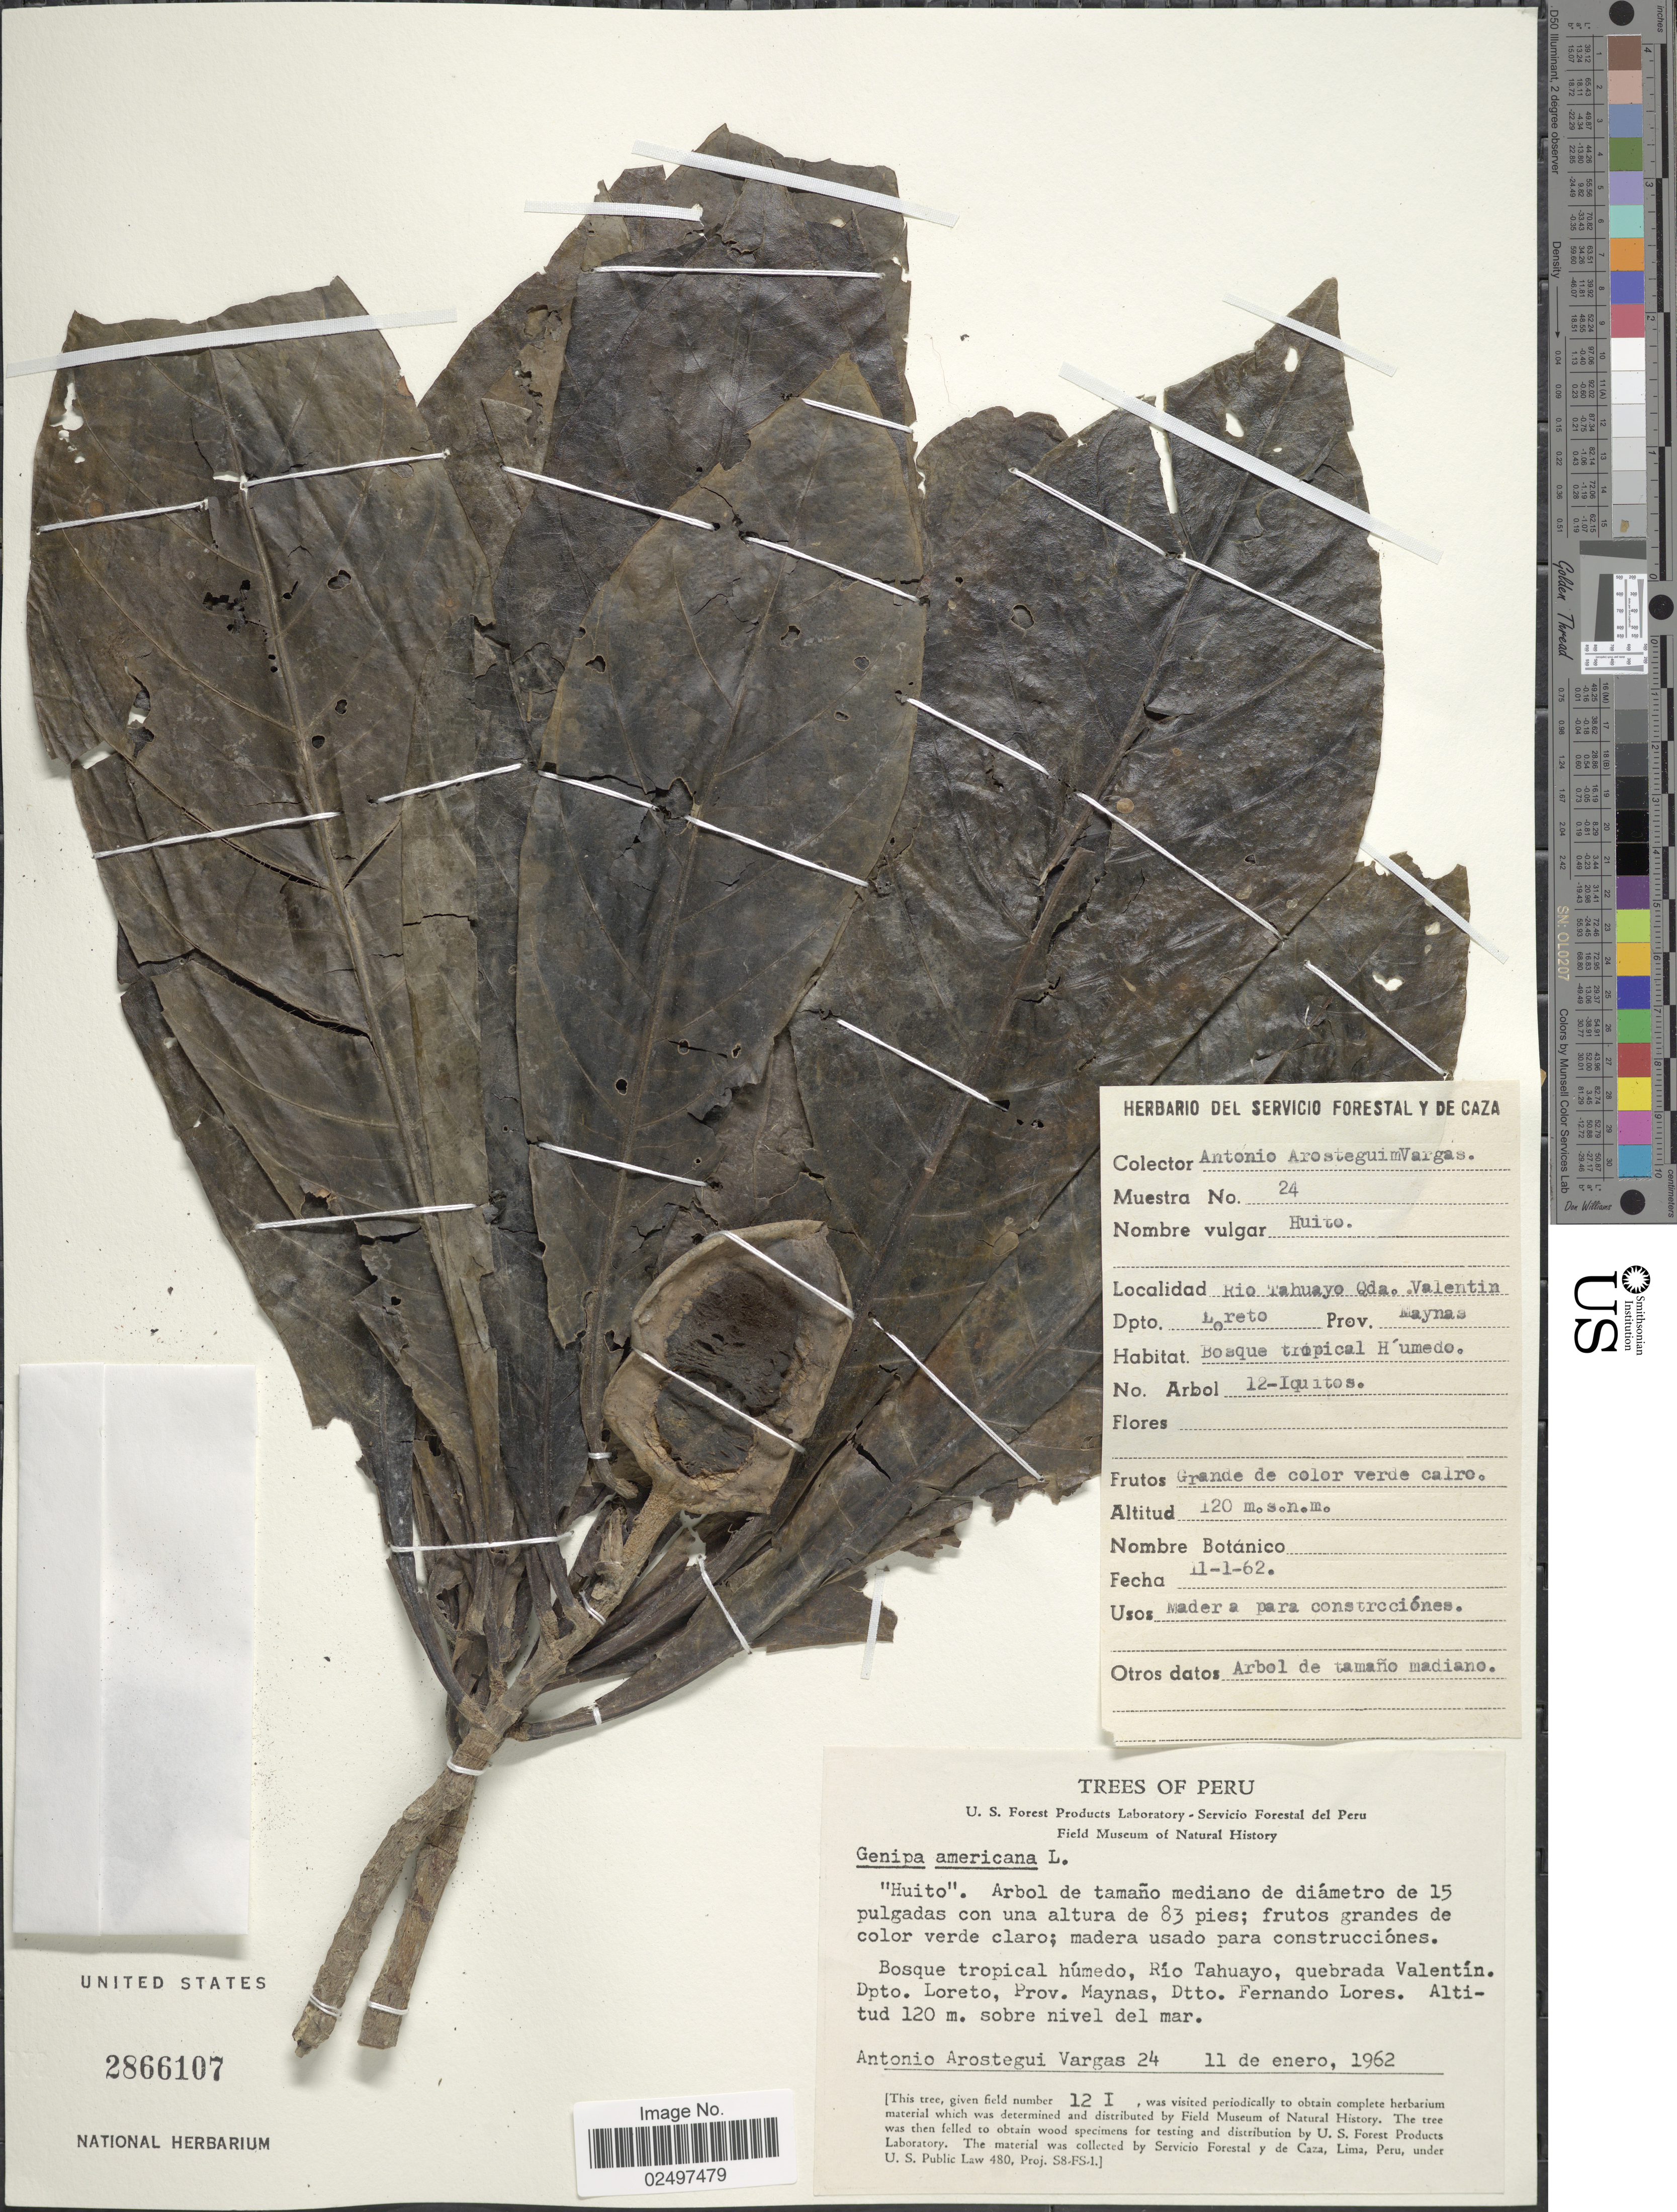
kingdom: Plantae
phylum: Tracheophyta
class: Magnoliopsida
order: Gentianales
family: Rubiaceae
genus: Genipa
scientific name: Genipa americana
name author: L.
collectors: A. Vargas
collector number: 24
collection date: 1962-01-11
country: Peru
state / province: Loreto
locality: Bosque tropical humedo, Rio Tahuayo, quebrada Valentin. Dpto. Loreto, Prov. Maynas, Dtto. Fernando Lores.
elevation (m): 120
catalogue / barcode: US 2866107